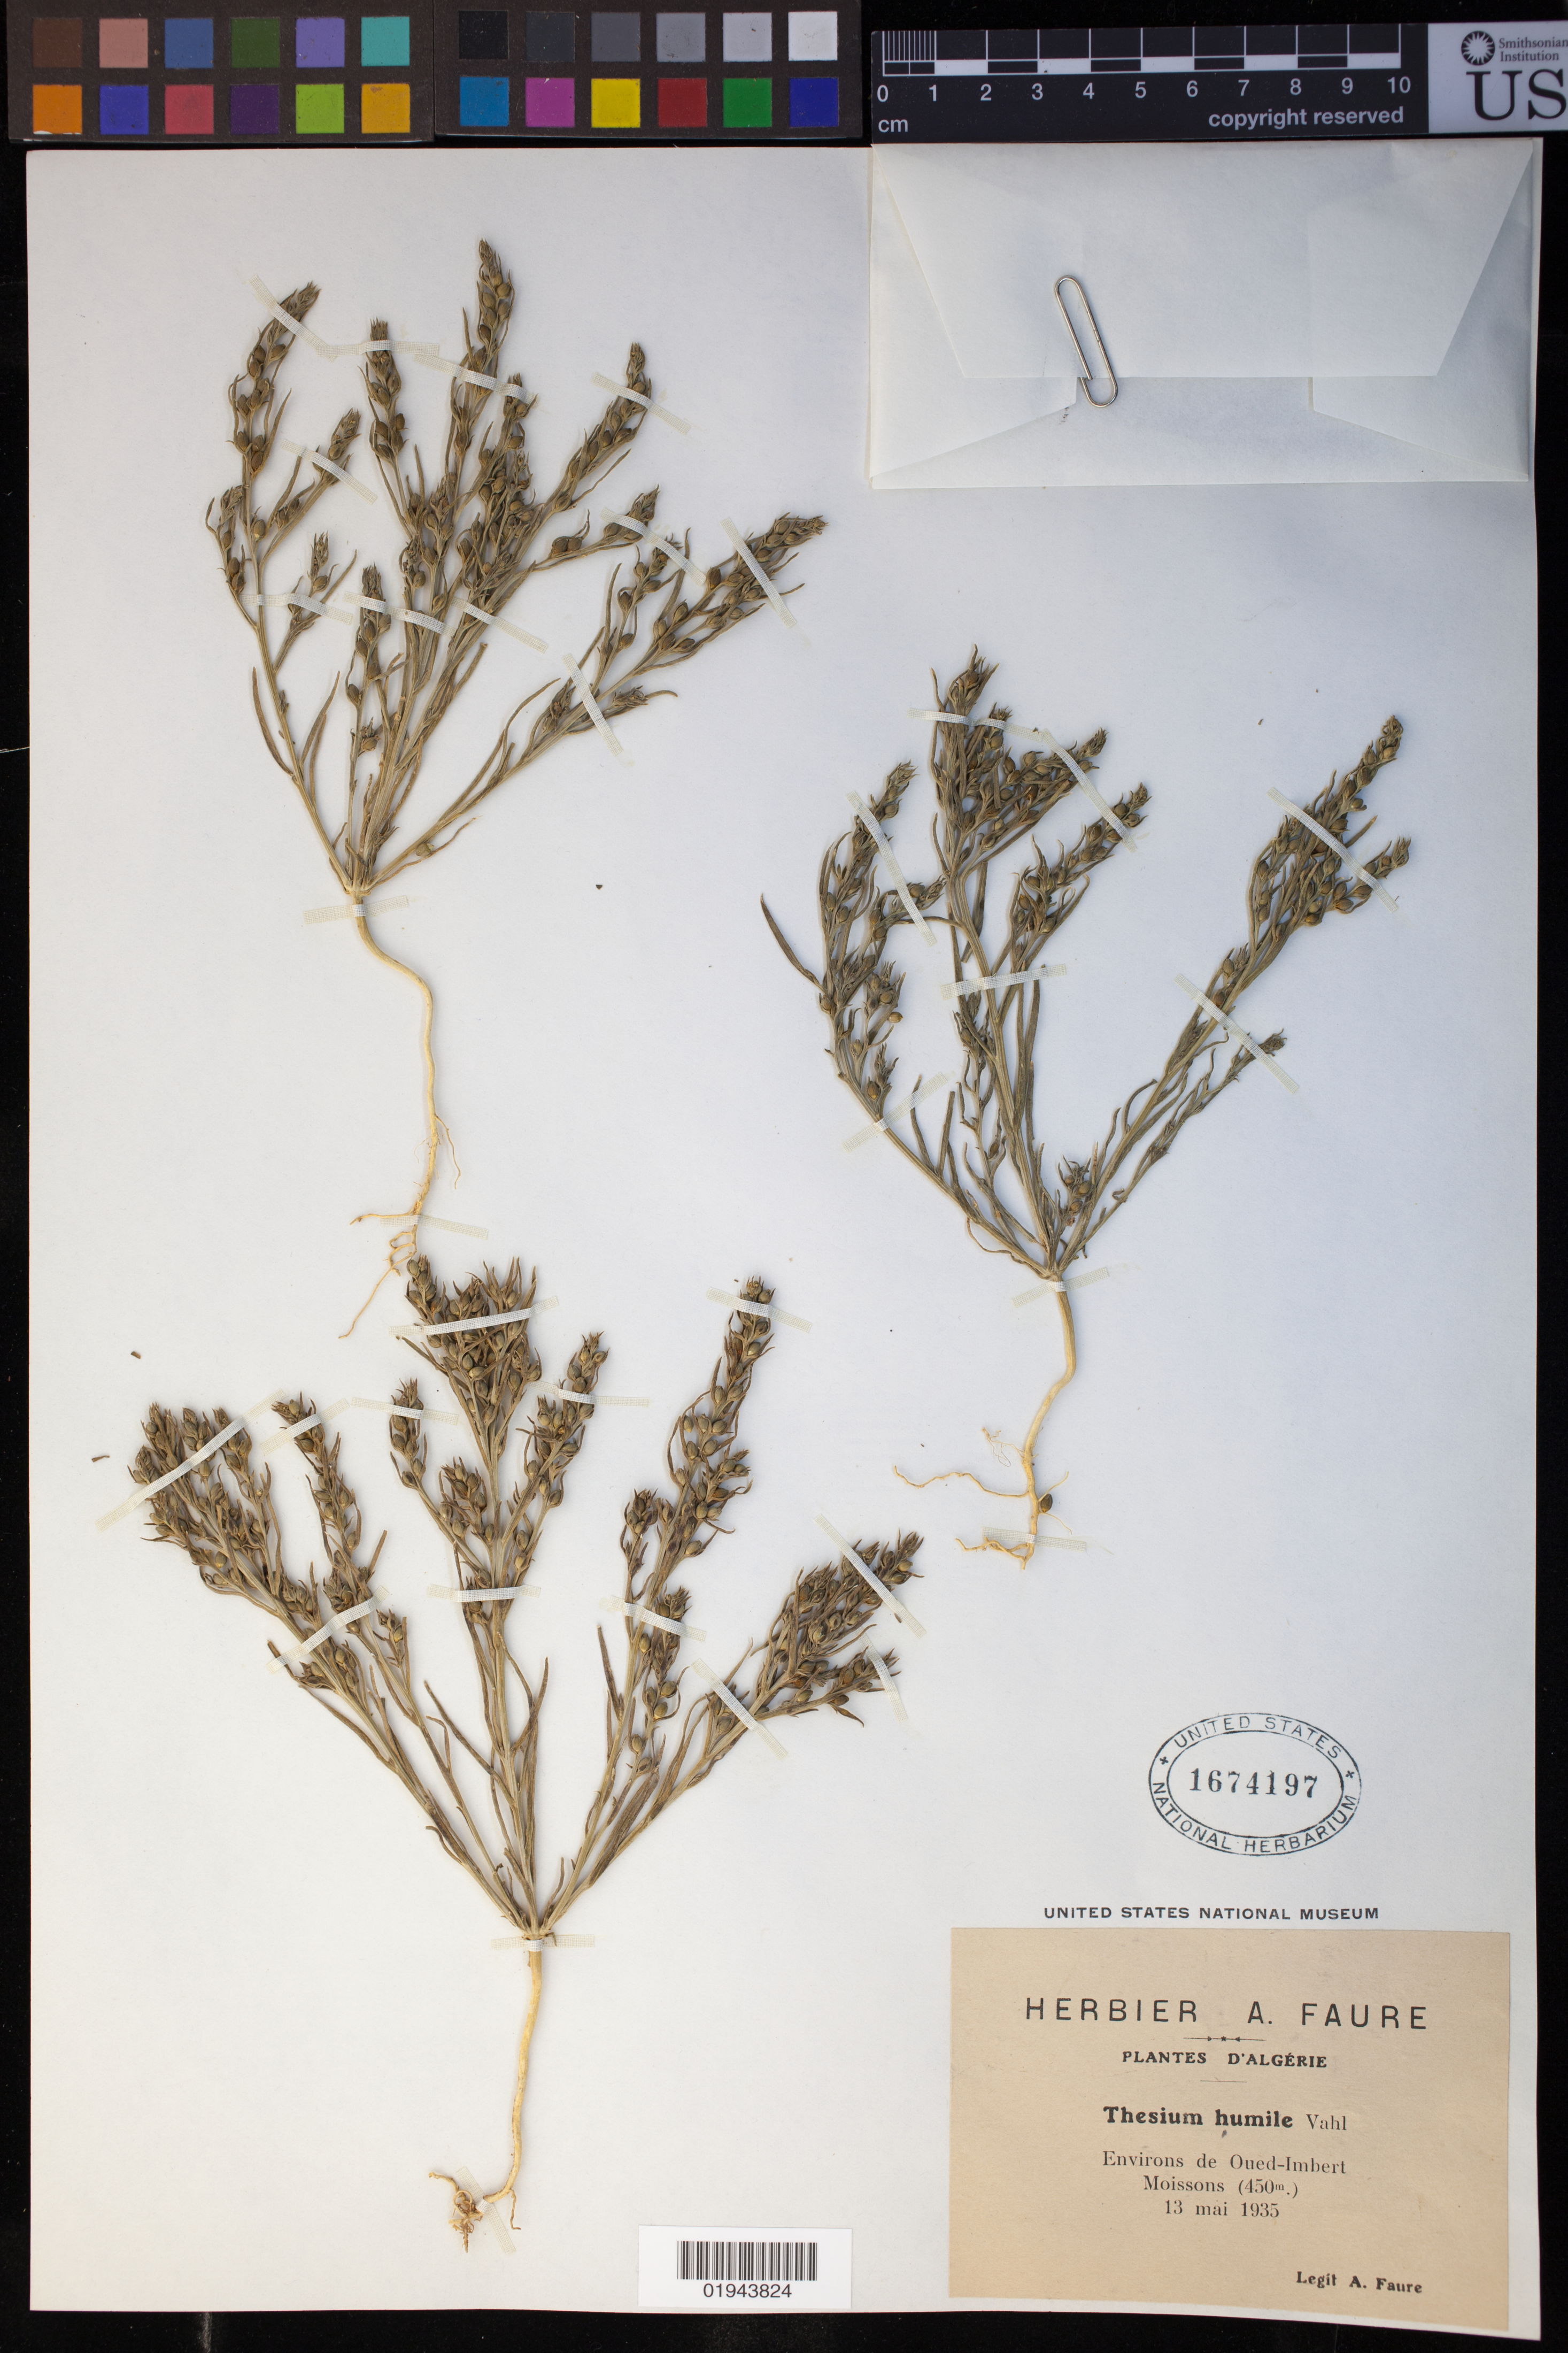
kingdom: Plantae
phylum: Tracheophyta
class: Magnoliopsida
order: Santalales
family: Thesiaceae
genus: Thesium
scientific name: Thesium humile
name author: Vahl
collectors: A. Faure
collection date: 1935-05-13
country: Algeria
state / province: Sidi Bel Abbes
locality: Environs de Oued-Imbert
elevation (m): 450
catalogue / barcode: US 1674197